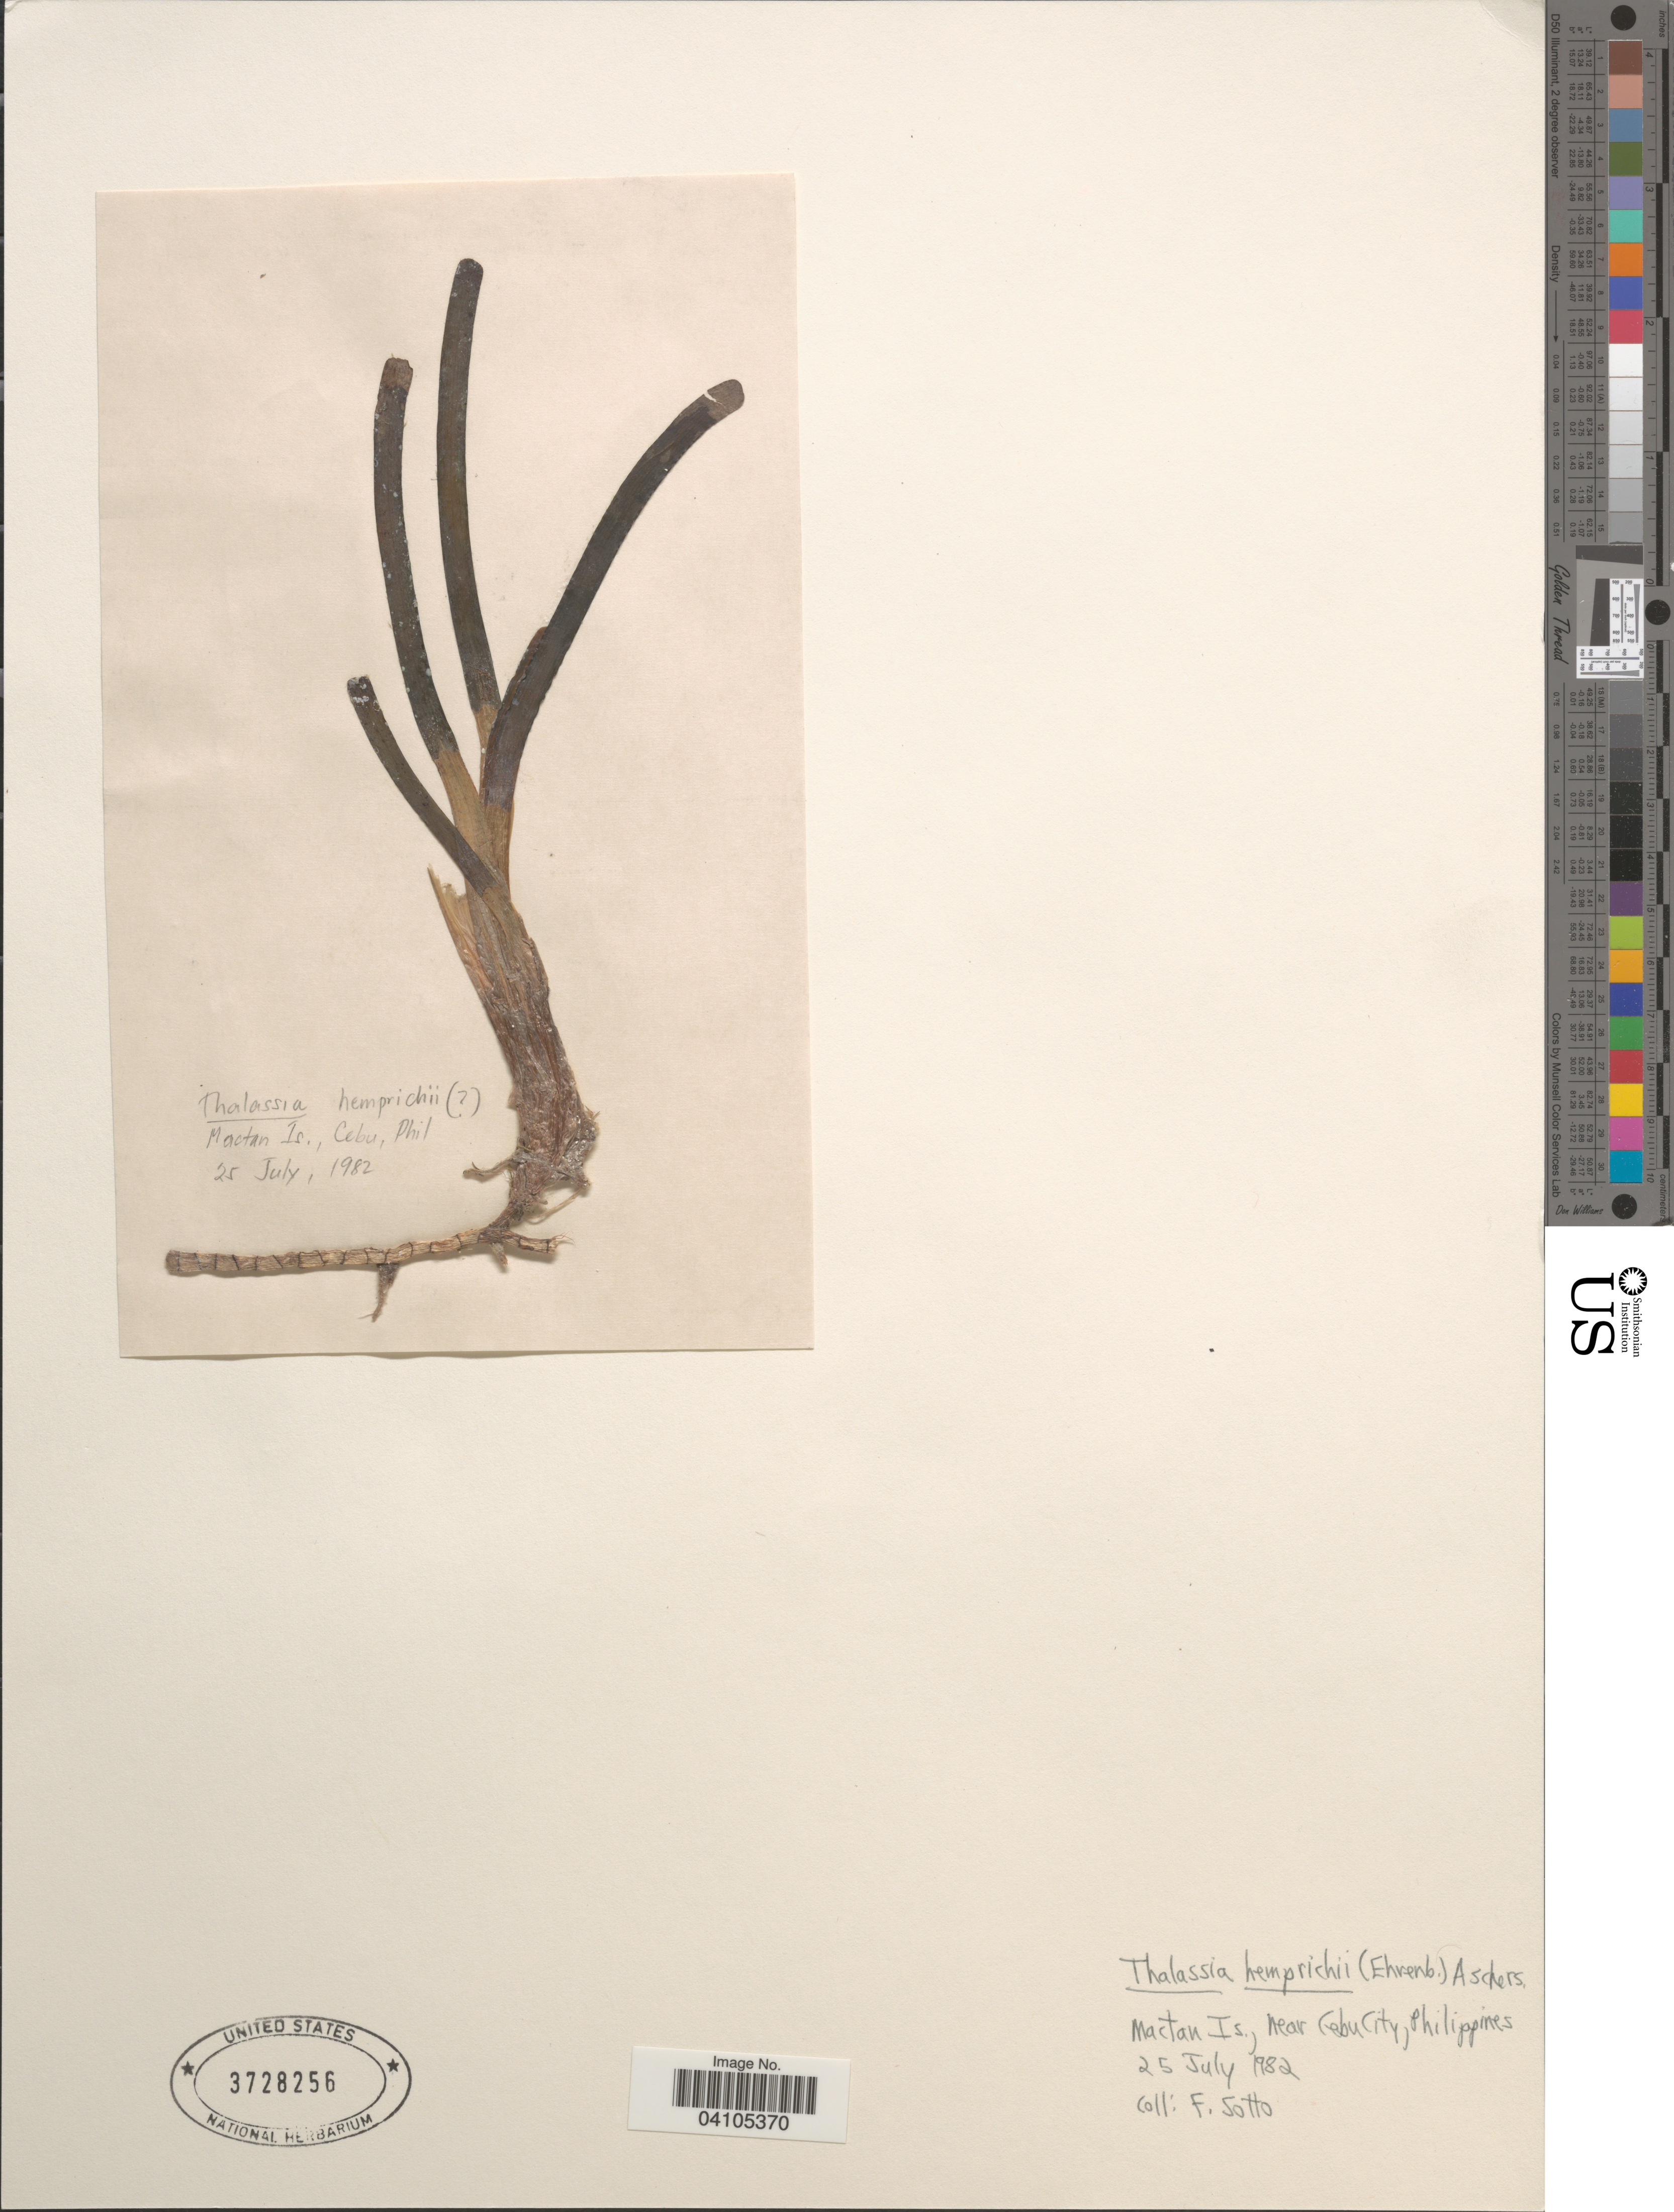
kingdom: Plantae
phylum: Tracheophyta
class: Liliopsida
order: Alismatales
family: Hydrocharitaceae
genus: Thalassia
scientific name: Thalassia hemprichii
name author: Asch.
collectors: F. Sotto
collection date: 1982-07-25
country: Philippines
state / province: Central Visayas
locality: Mactan Is., near Cebu City.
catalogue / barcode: US 3728256